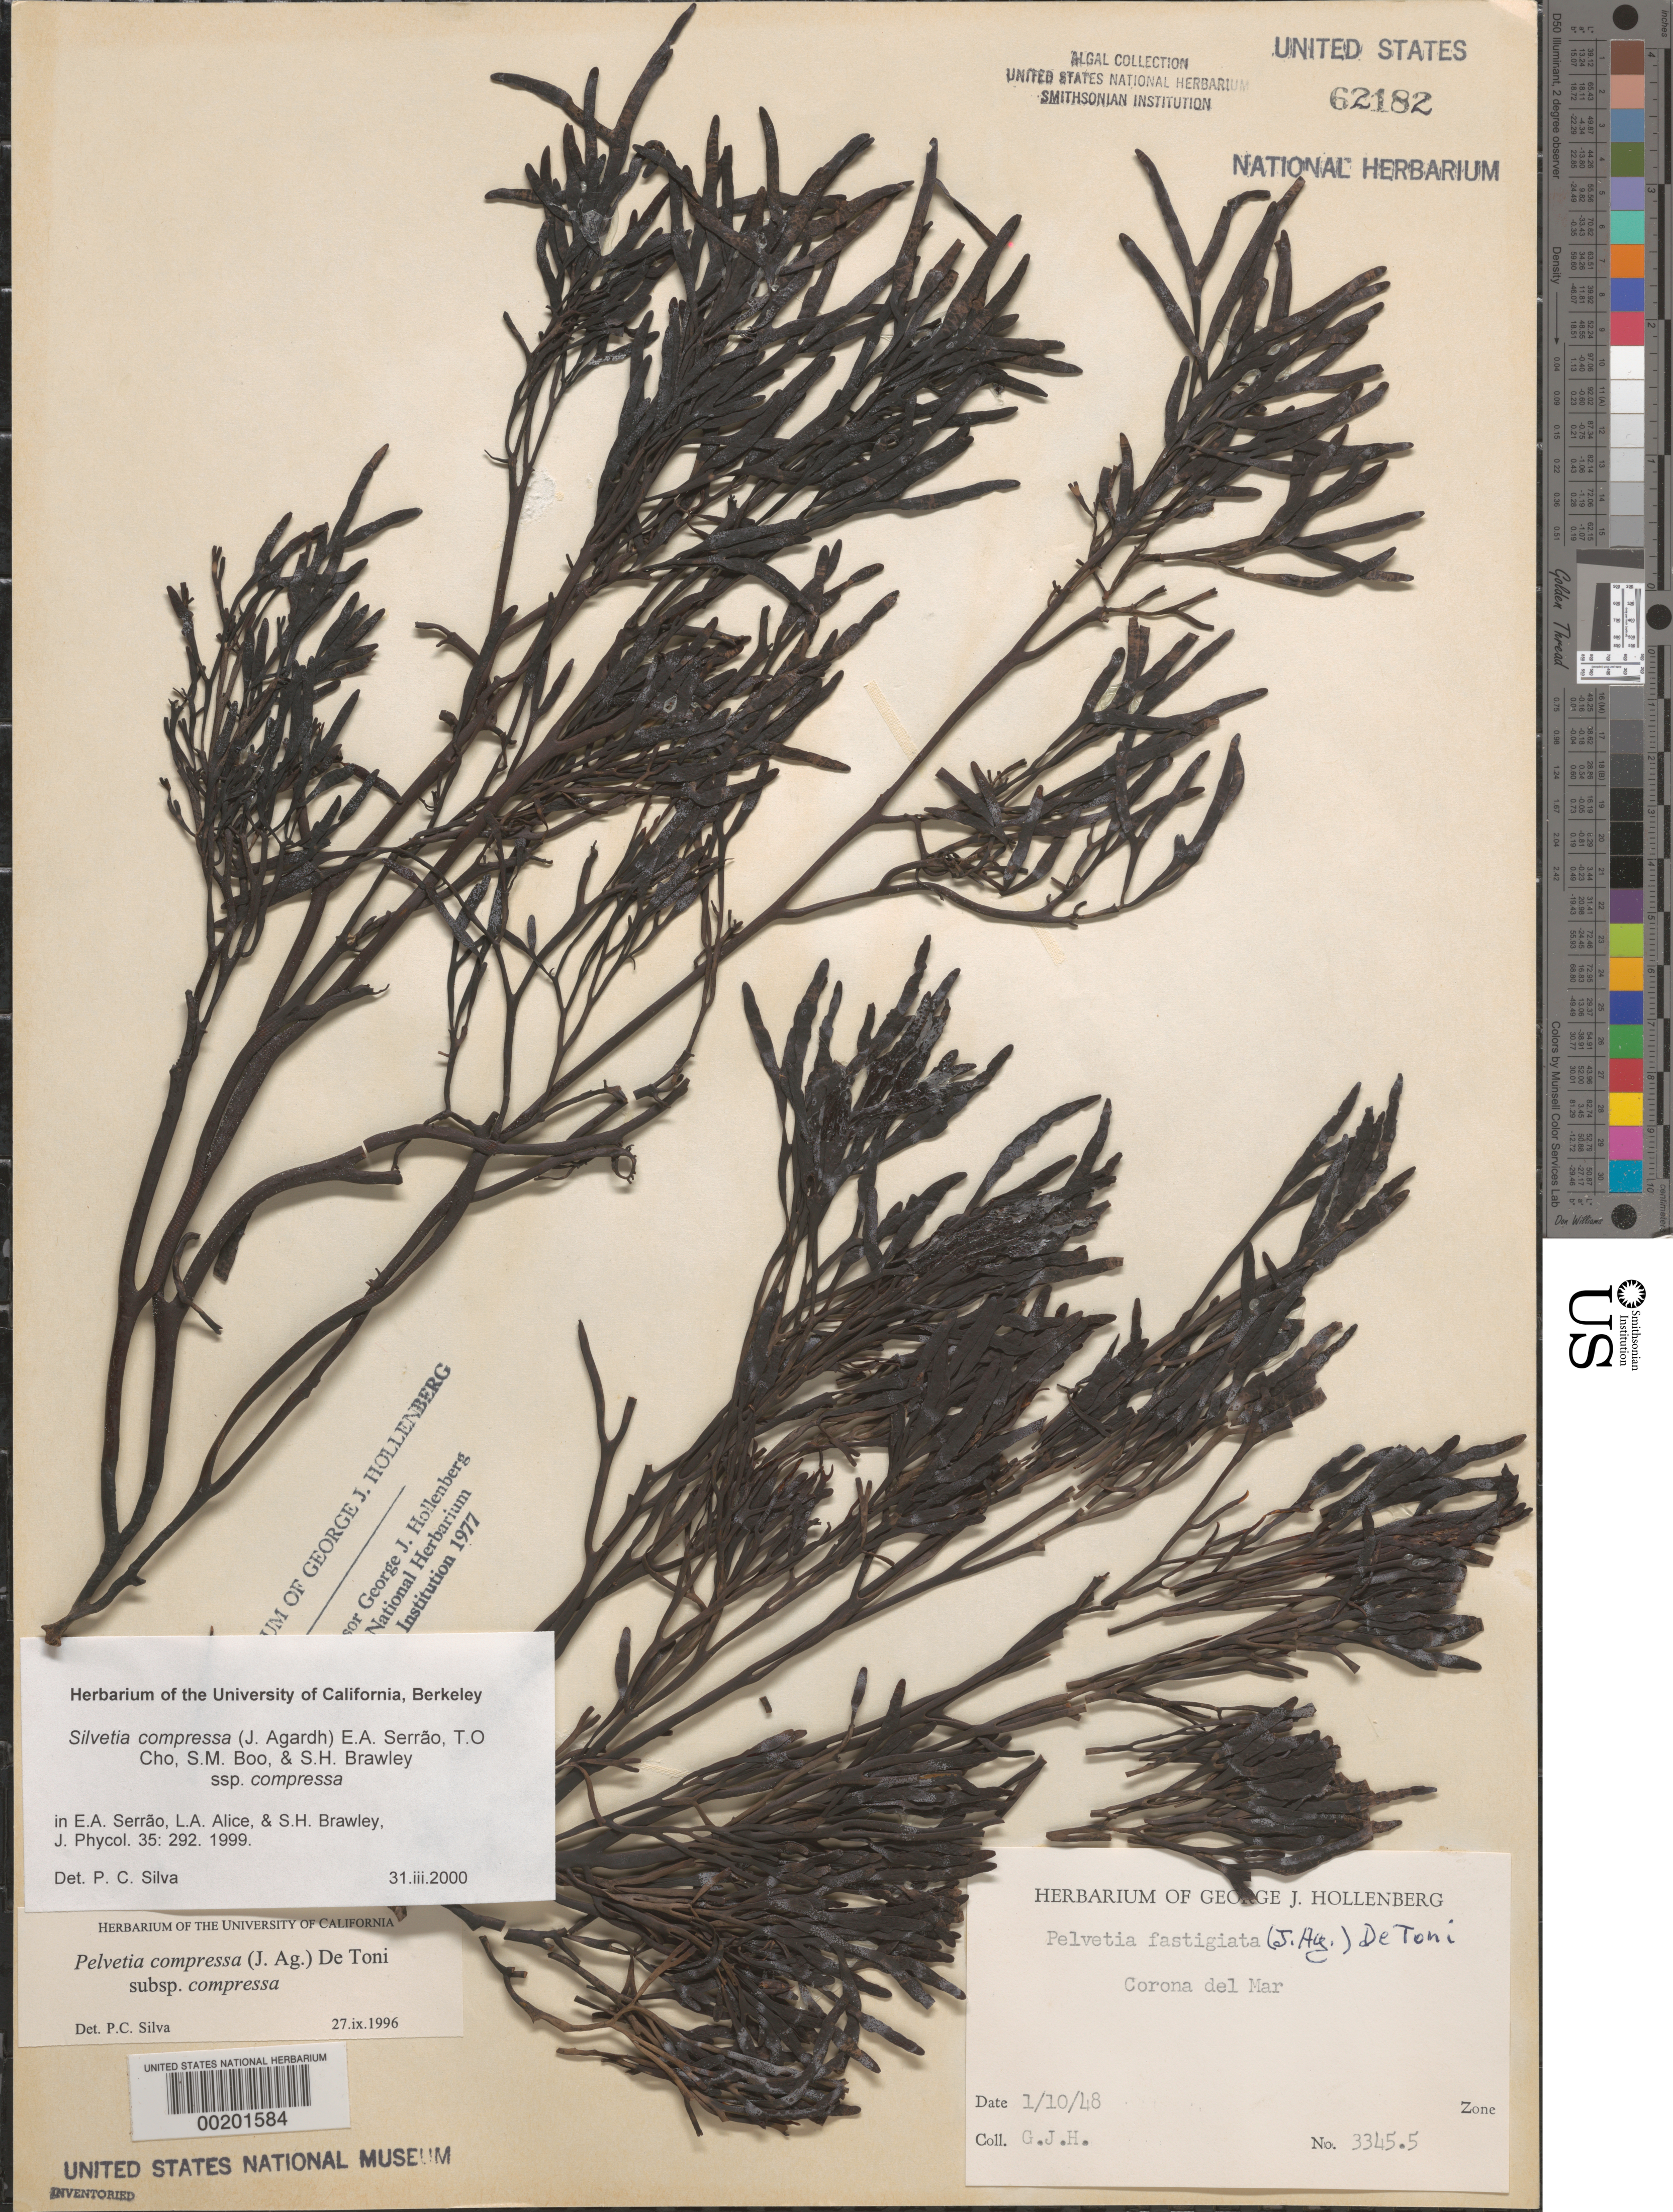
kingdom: Chromista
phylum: Ochrophyta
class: Phaeophyceae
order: Fucales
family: Fucaceae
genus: Silvetia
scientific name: Silvetia compressa subsp. compressa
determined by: Silva, P. C.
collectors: G. Hollenberg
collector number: GJH 3345.5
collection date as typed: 10 Jan 1948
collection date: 1948-01-10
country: United States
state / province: California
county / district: Orange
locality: Corona del Mar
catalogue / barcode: US 62182